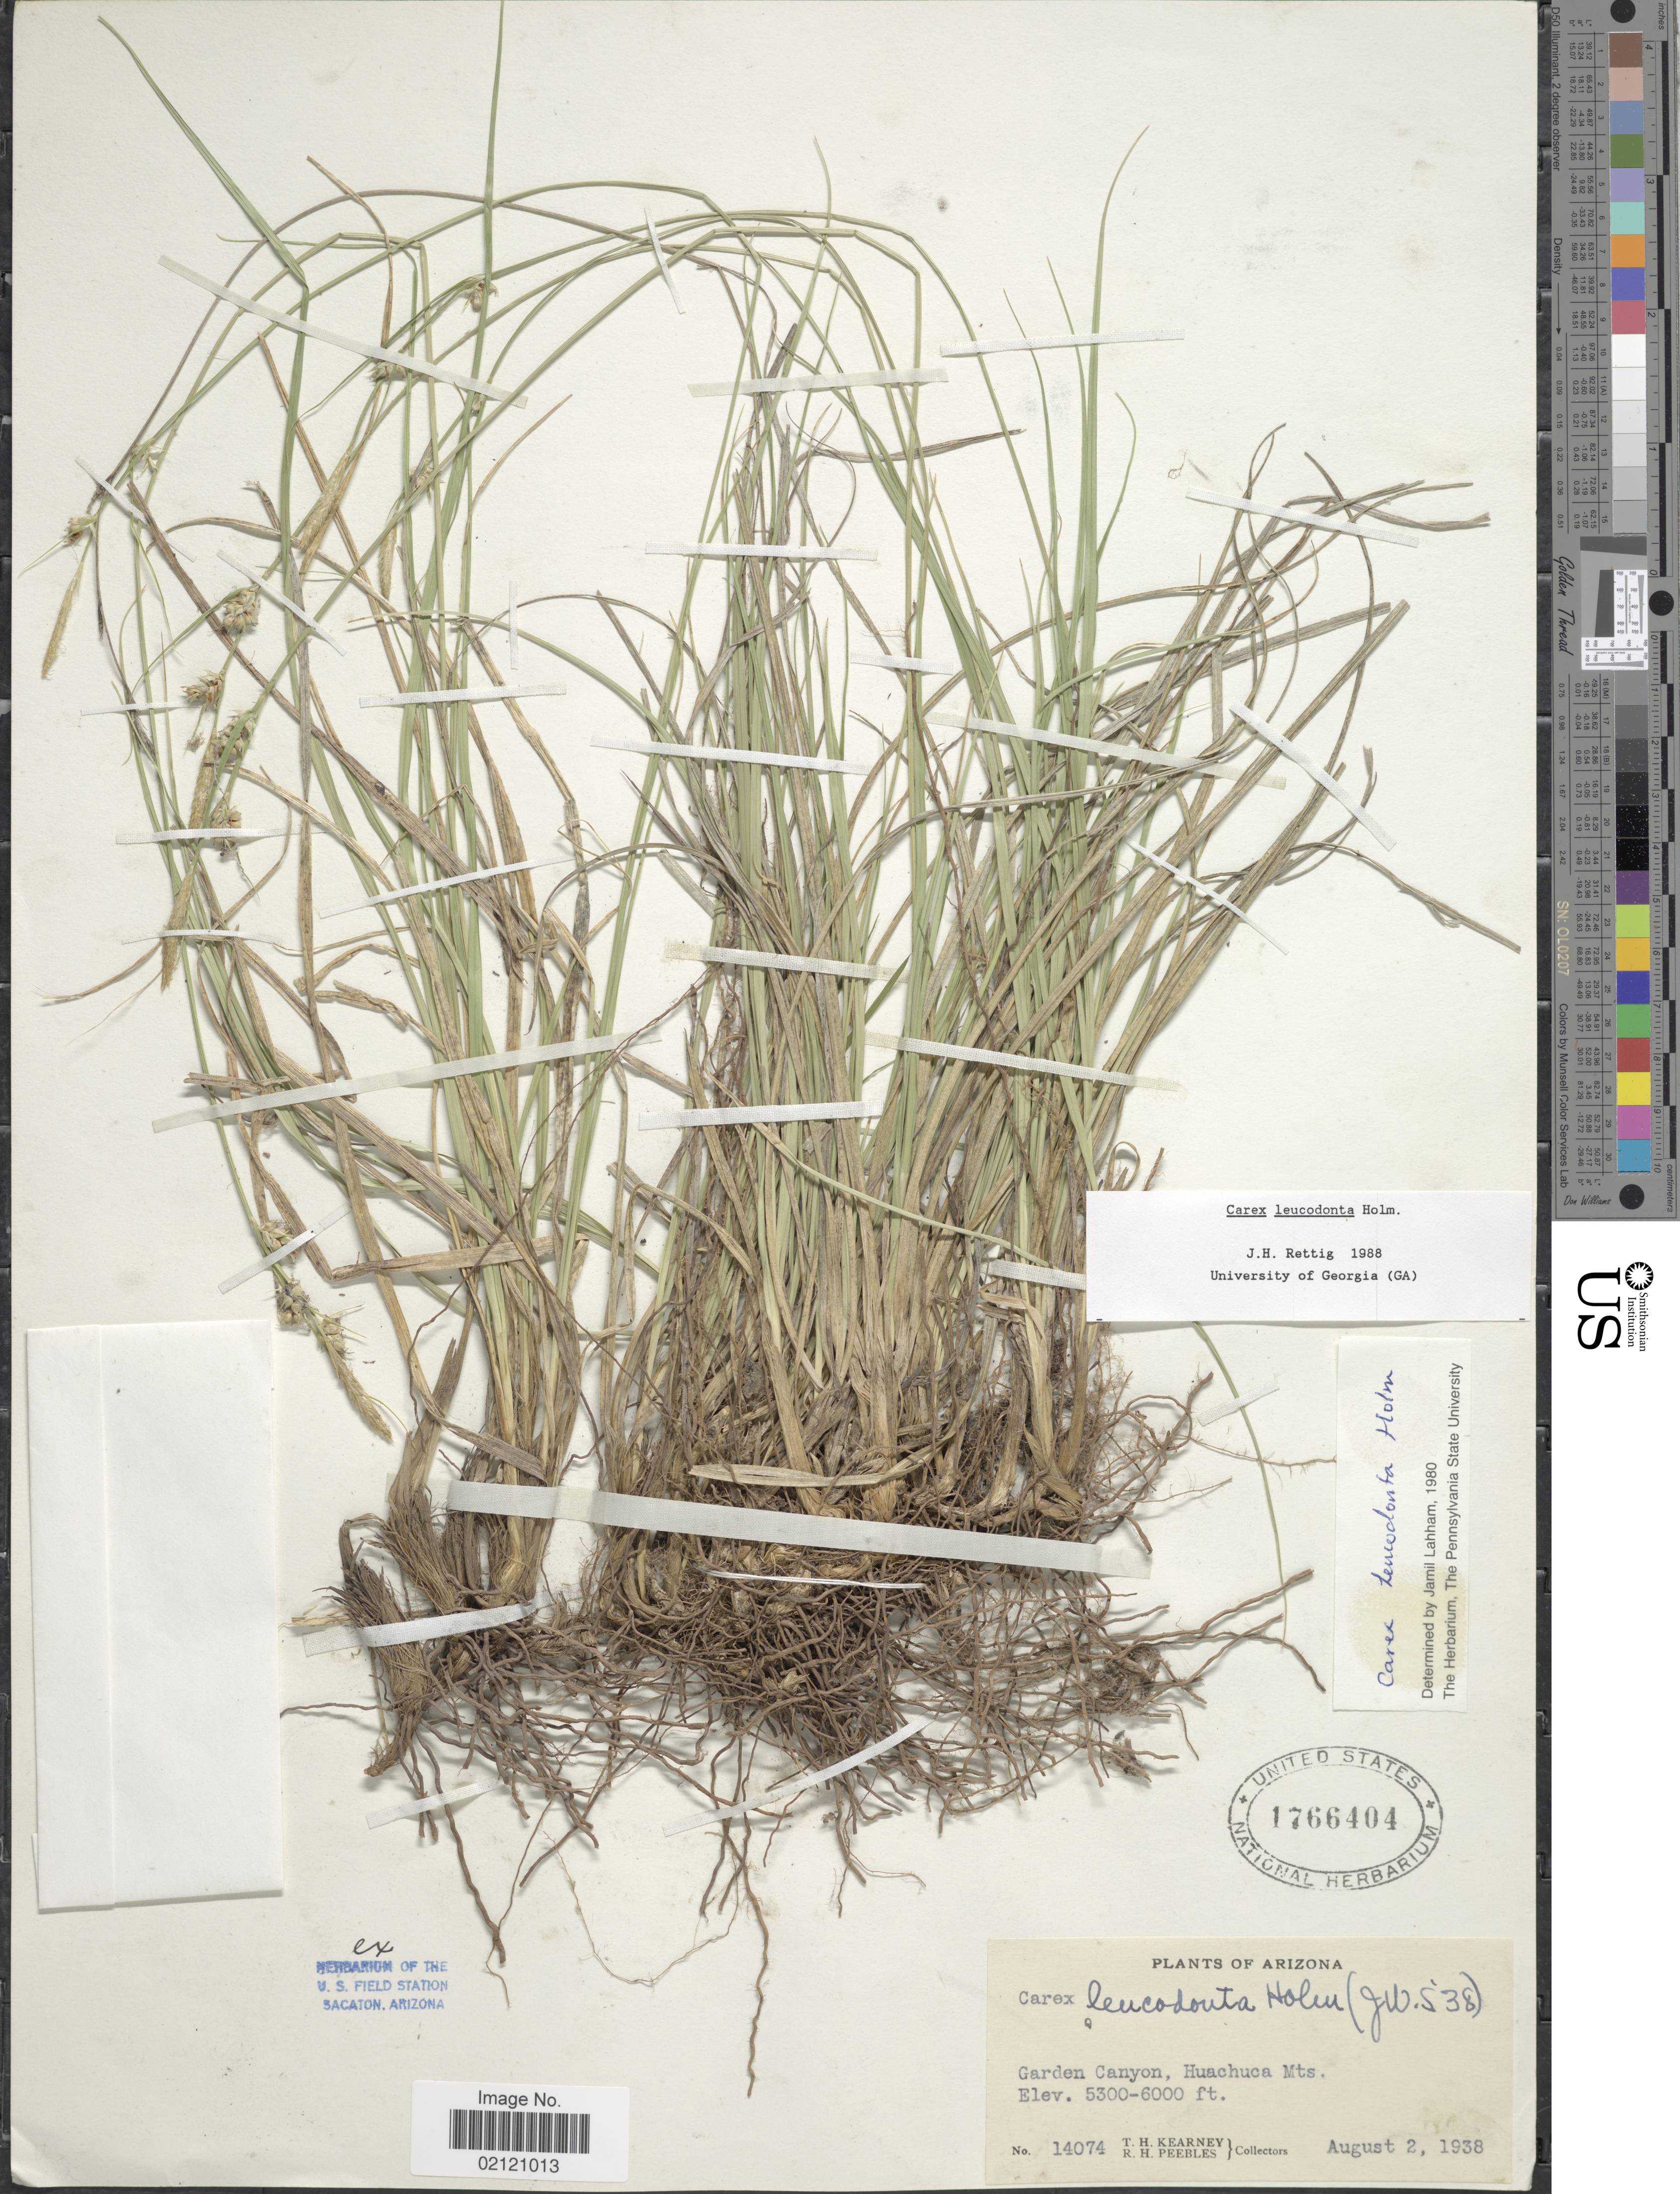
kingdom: Plantae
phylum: Tracheophyta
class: Liliopsida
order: Poales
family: Cyperaceae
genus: Carex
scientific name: Carex turbinata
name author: Liebm.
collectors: T. H. Kearney & R. H. Peebles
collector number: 14074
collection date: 1938-08-02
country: United States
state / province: Arizona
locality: Garden Canyon, Huachuca Mts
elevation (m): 1615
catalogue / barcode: US 1766404